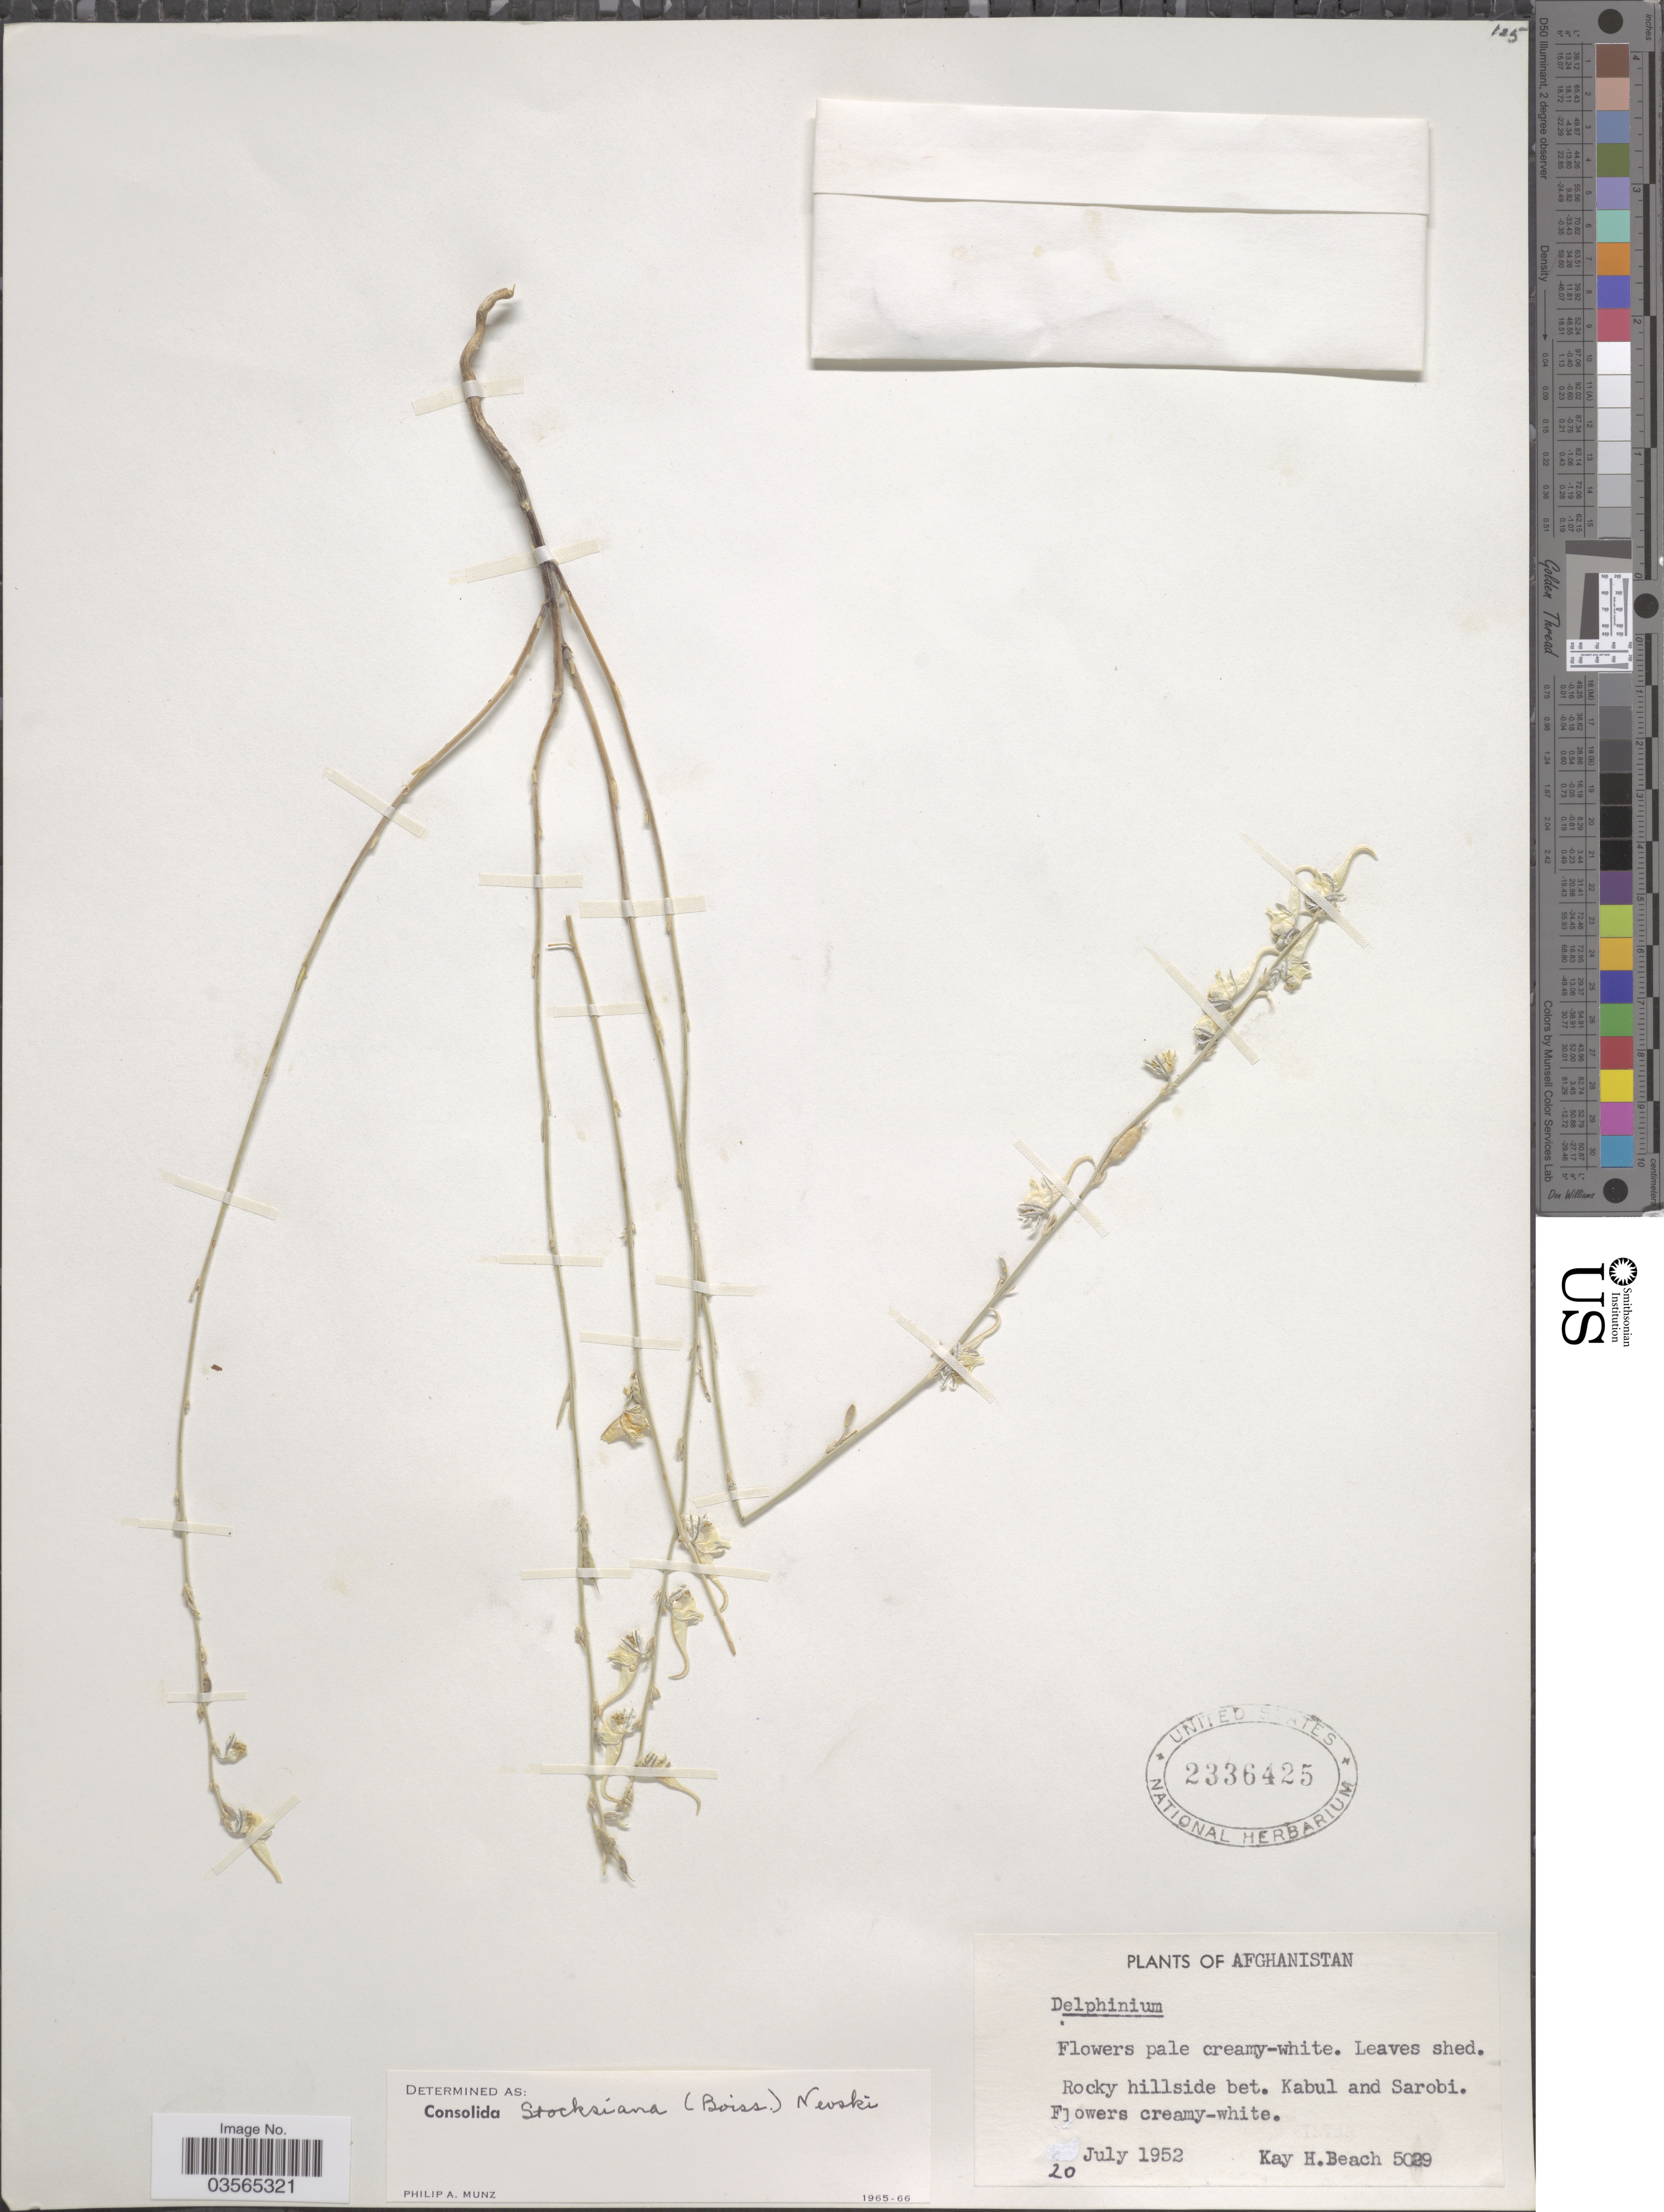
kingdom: Plantae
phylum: Tracheophyta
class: Magnoliopsida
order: Ranunculales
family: Ranunculaceae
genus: Delphinium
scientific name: Delphinium stocksianum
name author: Boiss.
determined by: Strong, Mark T., (BOT), Smithsonian Institution - National Museum of Natural History (UNITED STATES)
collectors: K. H. Beach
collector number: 5029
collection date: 1952-07-20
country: Afghanistan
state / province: Kabul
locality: Kabul and Sarobi.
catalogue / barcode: US 2336425